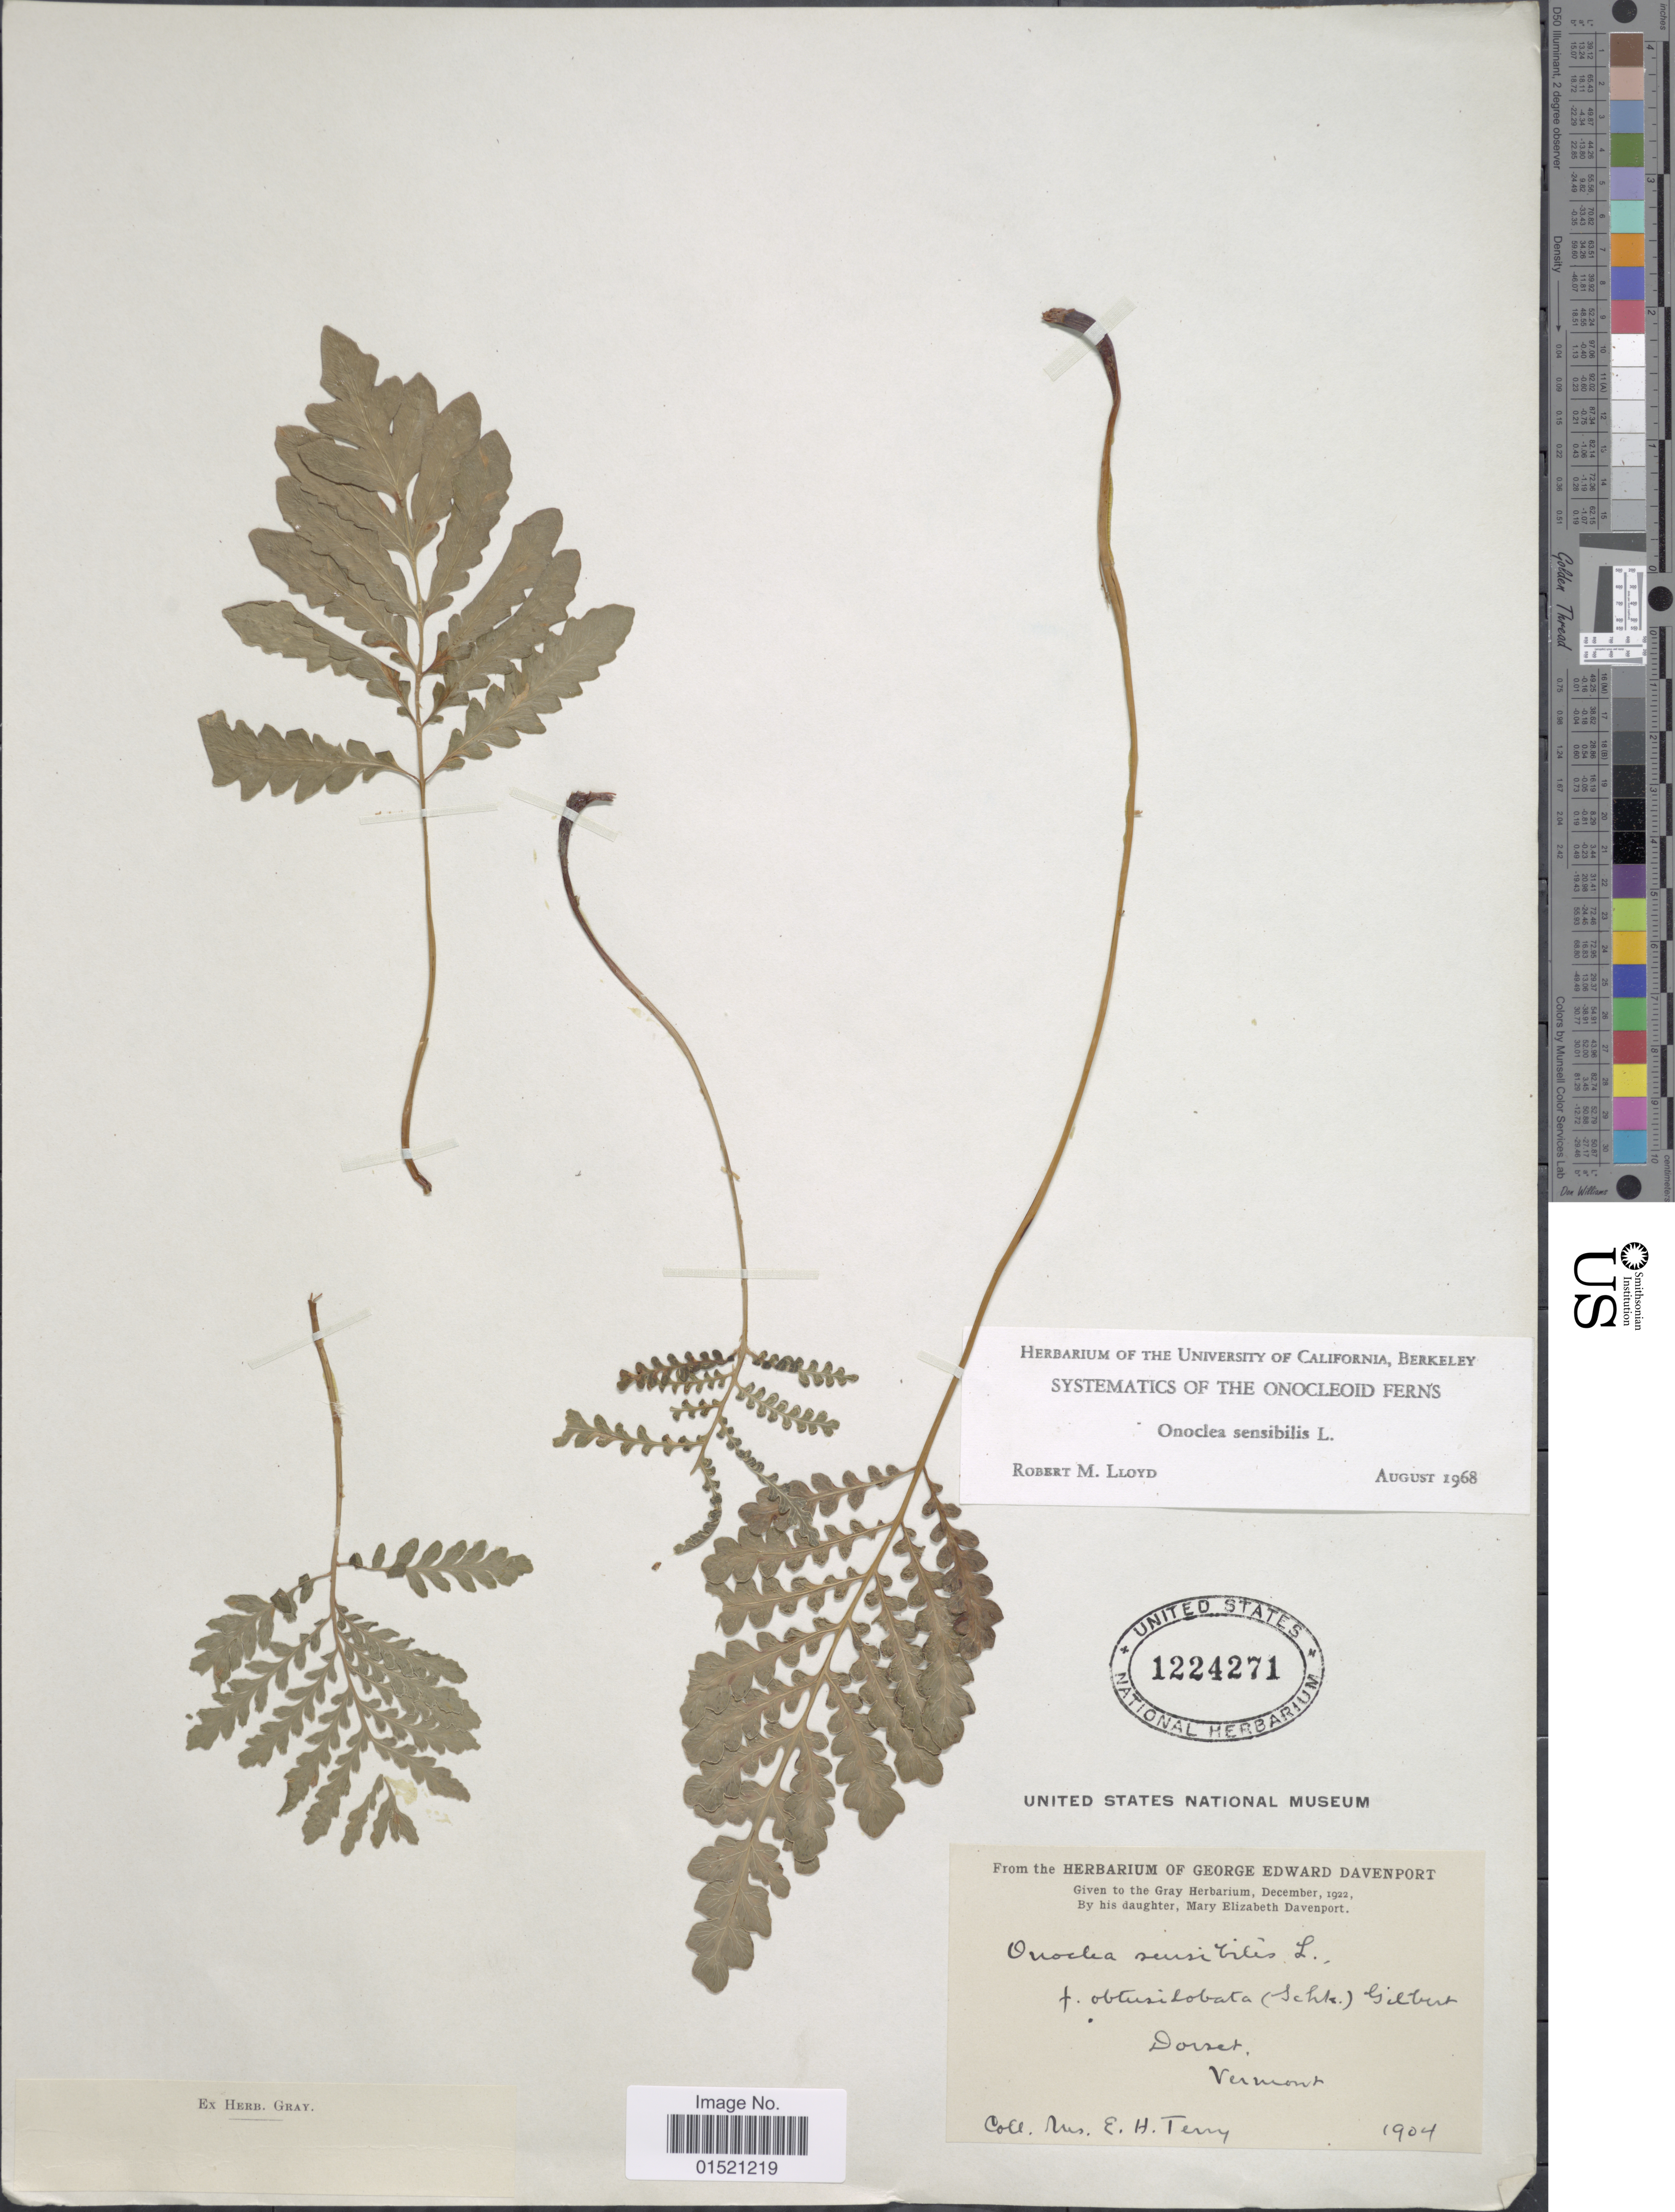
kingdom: Plantae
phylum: Tracheophyta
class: Polypodiopsida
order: Polypodiales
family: Onocleaceae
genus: Onoclea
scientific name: Onoclea sensibilis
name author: L.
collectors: E. Terry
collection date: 1904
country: United States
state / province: Vermont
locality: Dorset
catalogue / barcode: US 1224271